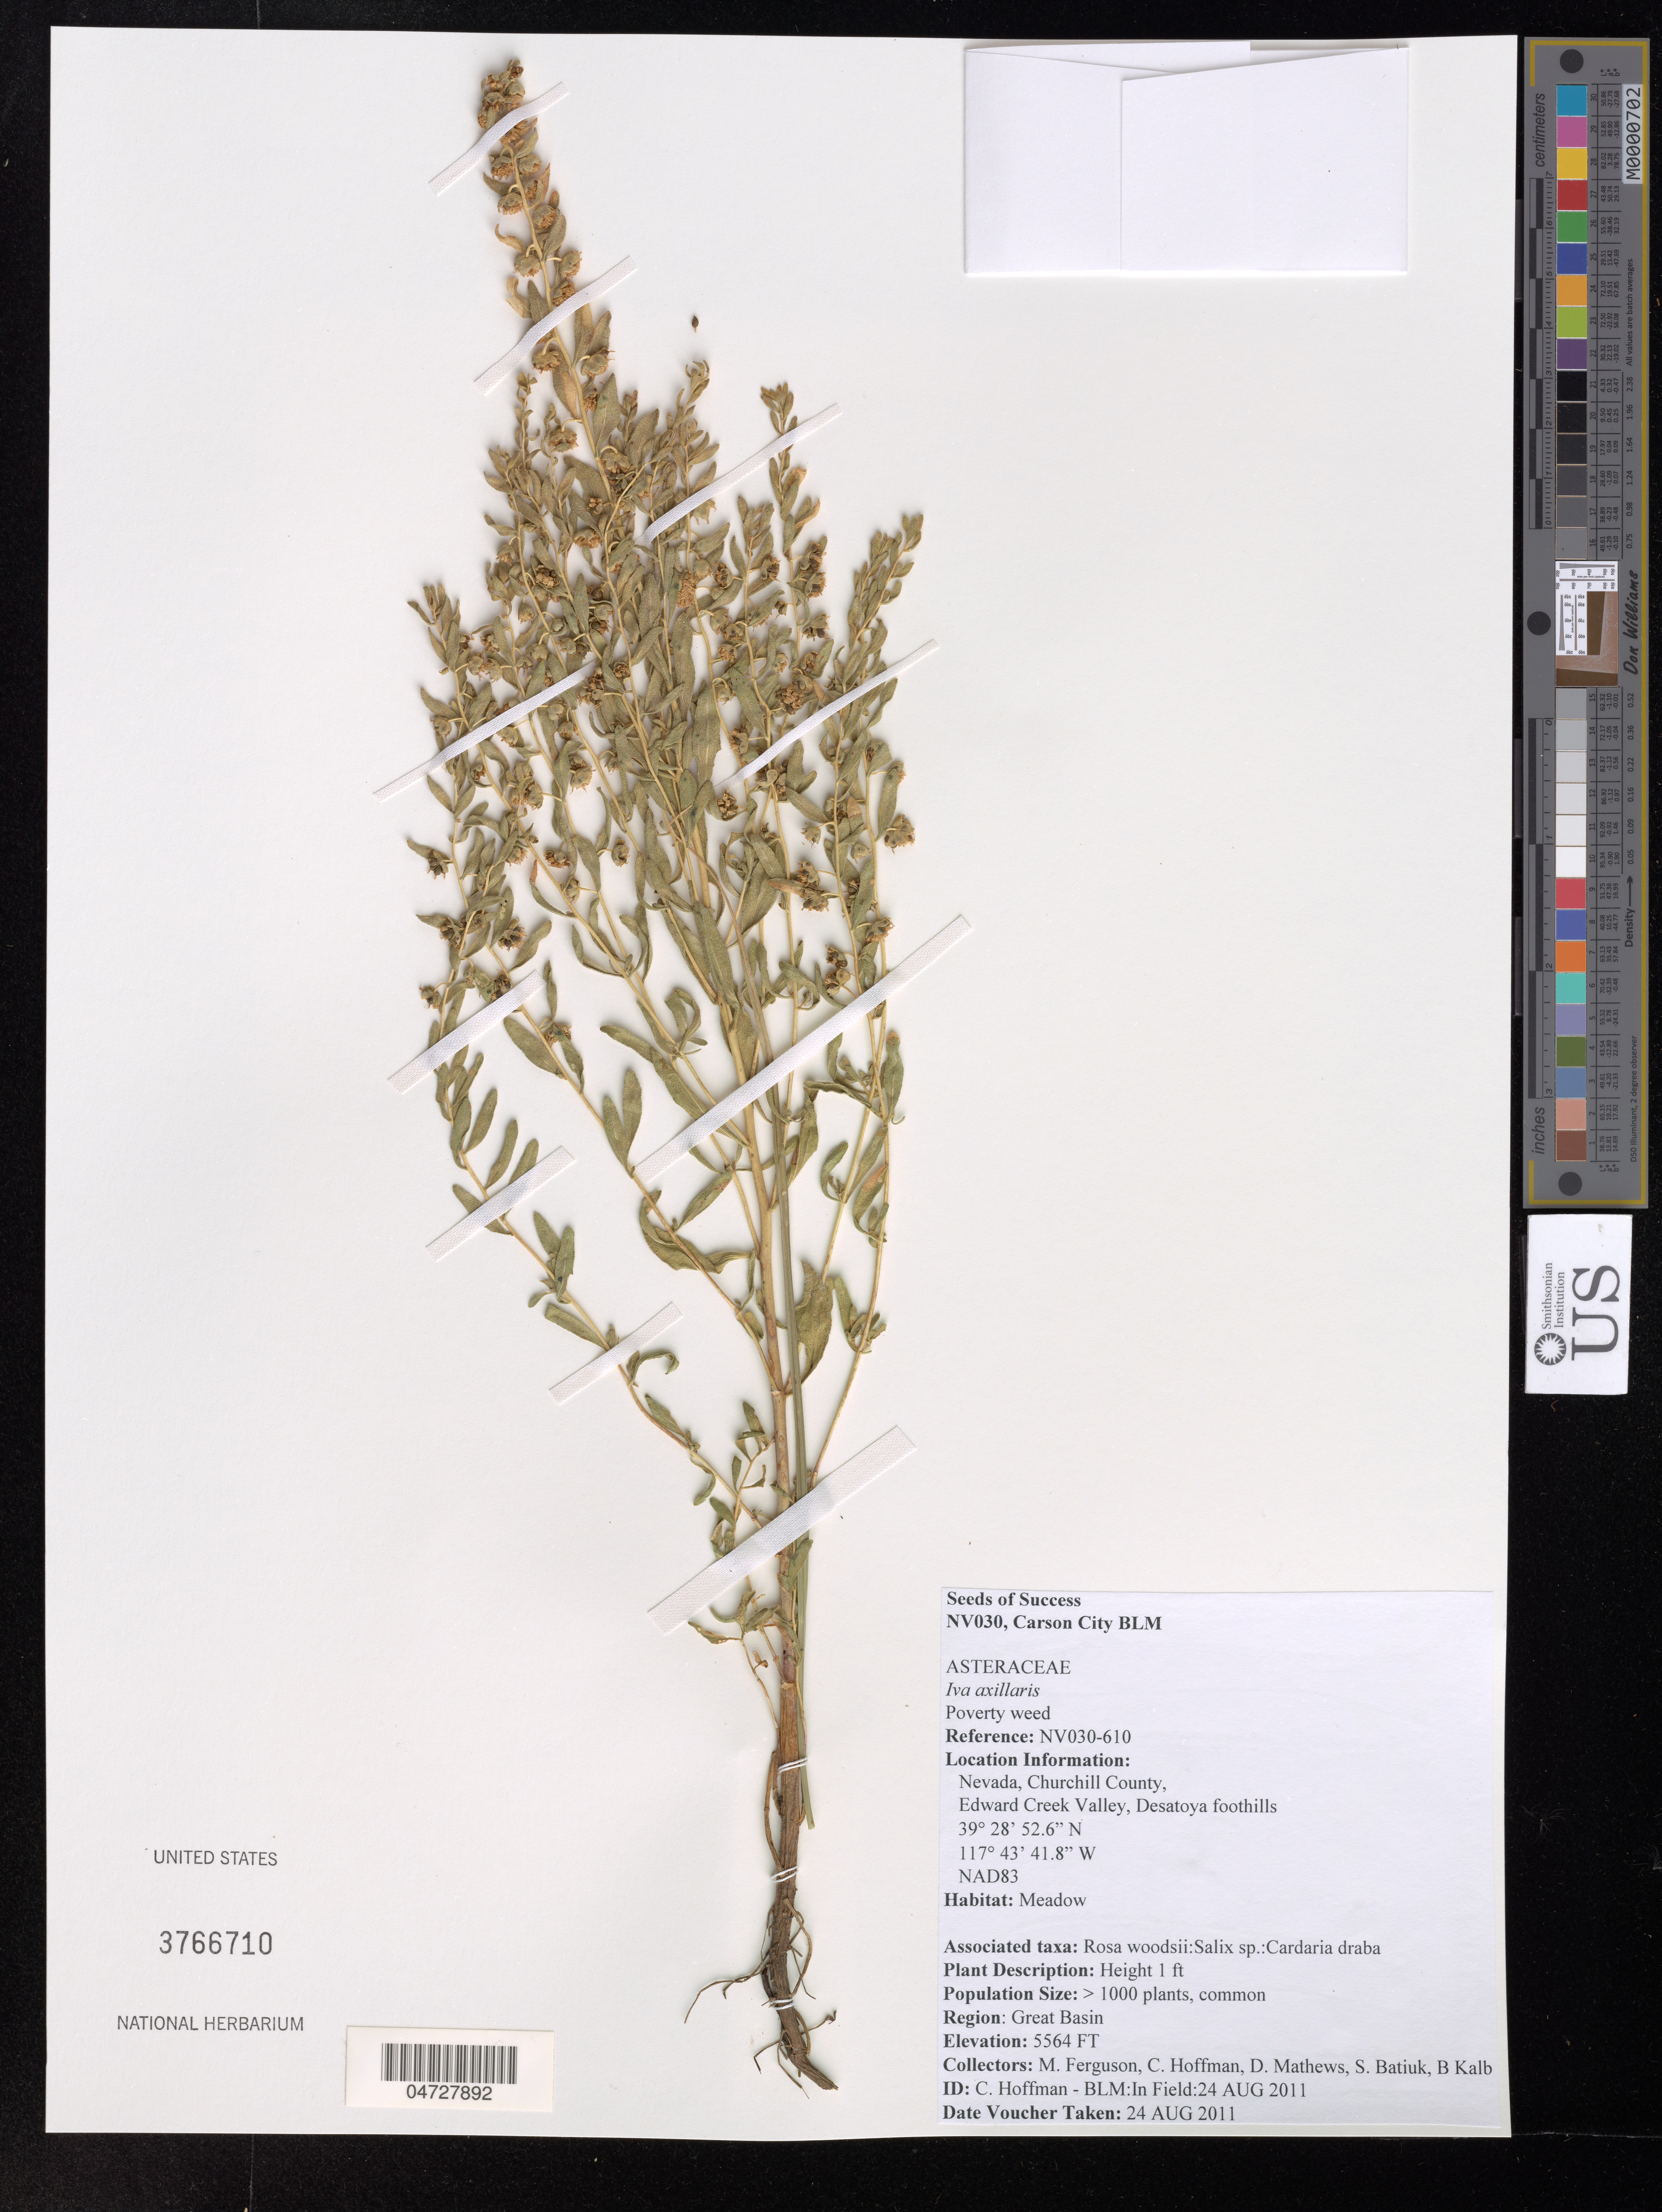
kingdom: Plantae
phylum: Tracheophyta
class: Magnoliopsida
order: Asterales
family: Asteraceae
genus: Iva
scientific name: Iva axillaris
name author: Pursh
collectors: M. Ferguson, C. Hoffman, D. Mathews & S. Batiuk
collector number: NV030-610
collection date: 2011-08-24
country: United States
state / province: Nevada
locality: Churchill County, Edward Creek Valley, Desatoya foothills. Region: Great Basin.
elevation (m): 1696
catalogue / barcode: US 3766710